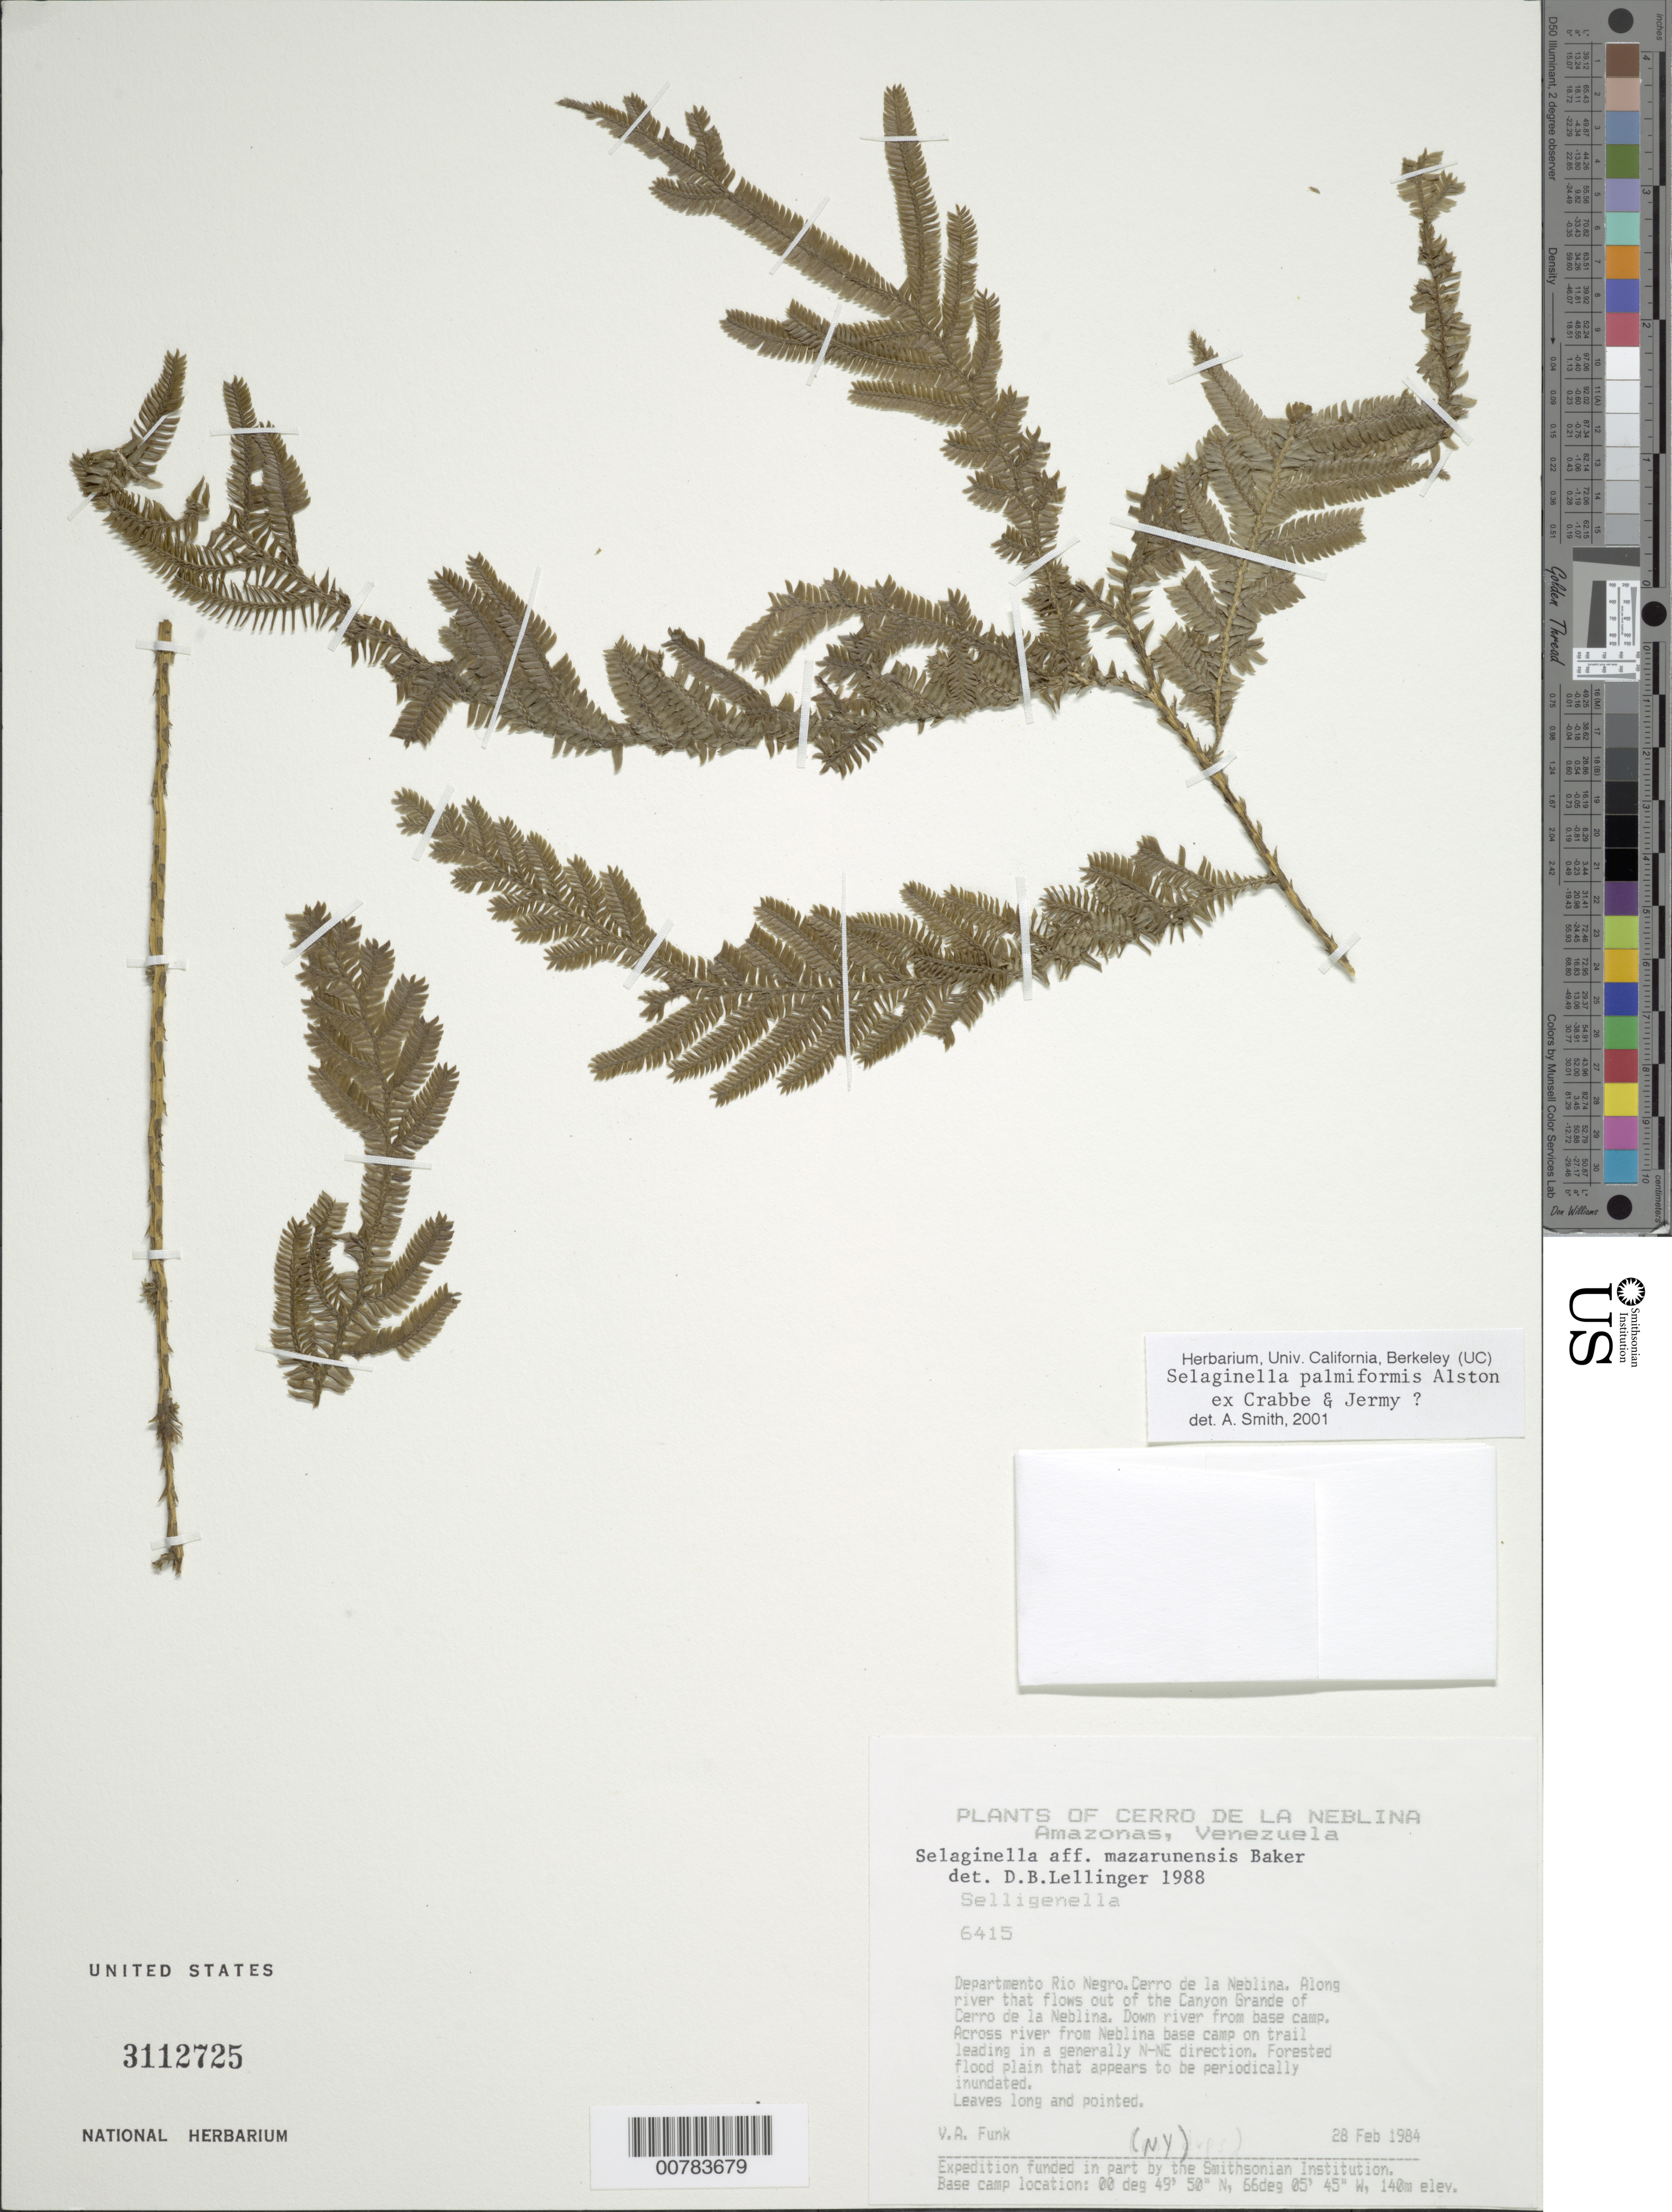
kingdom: Plantae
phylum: Tracheophyta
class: Lycopodiopsida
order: Selaginellales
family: Selaginellaceae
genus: Selaginella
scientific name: Selaginella palmiformis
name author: Alston ex Crabbe & Jermy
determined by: Smith, A.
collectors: V. Funk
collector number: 6415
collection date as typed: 28-Feb-84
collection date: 1984-02-28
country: Venezuela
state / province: Amazonas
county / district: Río Negro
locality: Cerro de la Neblina, Canyon Grande, down river from base camp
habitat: Forested flood plain that appears to be periodically inundated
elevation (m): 140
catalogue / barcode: US 3112725